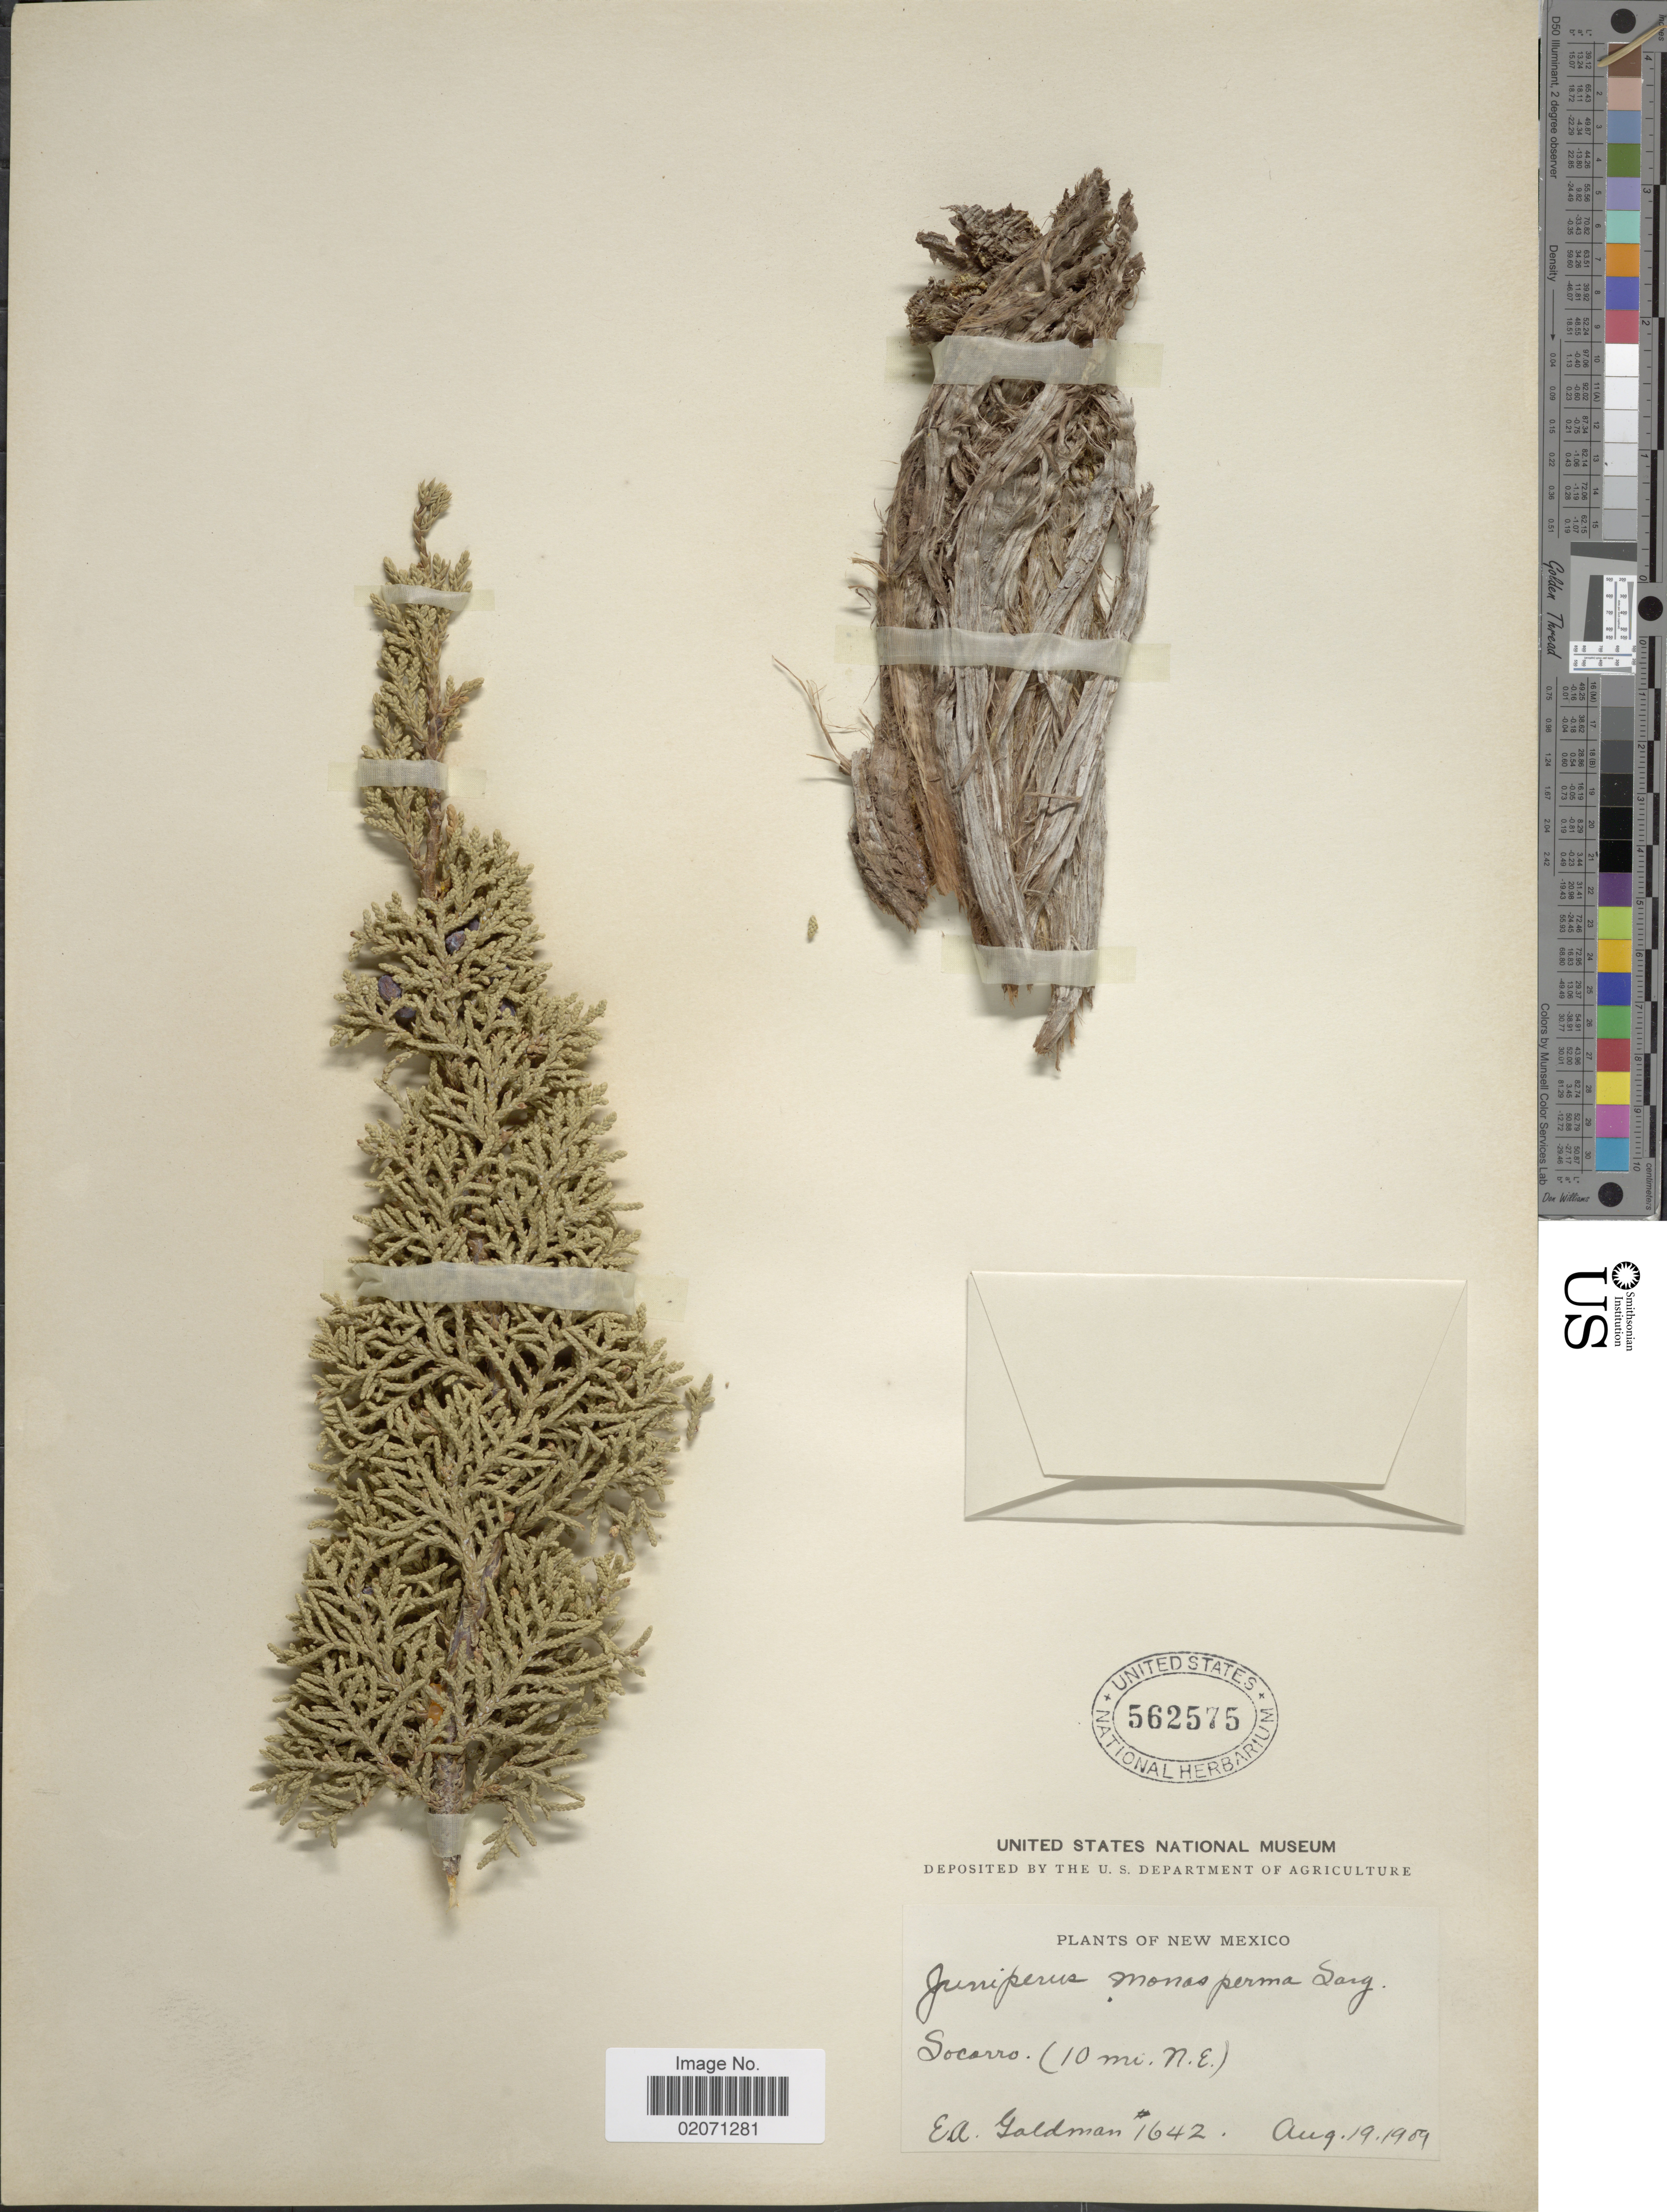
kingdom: Plantae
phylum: Tracheophyta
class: Pinopsida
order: Pinales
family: Cupressaceae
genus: Juniperus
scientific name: Juniperus monosperma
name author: (Engelm.) Sarg.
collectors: E. A. Goldman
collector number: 1642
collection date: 1909-08-19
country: United States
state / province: New Mexico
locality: Socarro. (10 mi. N. E.)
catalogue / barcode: US 562575